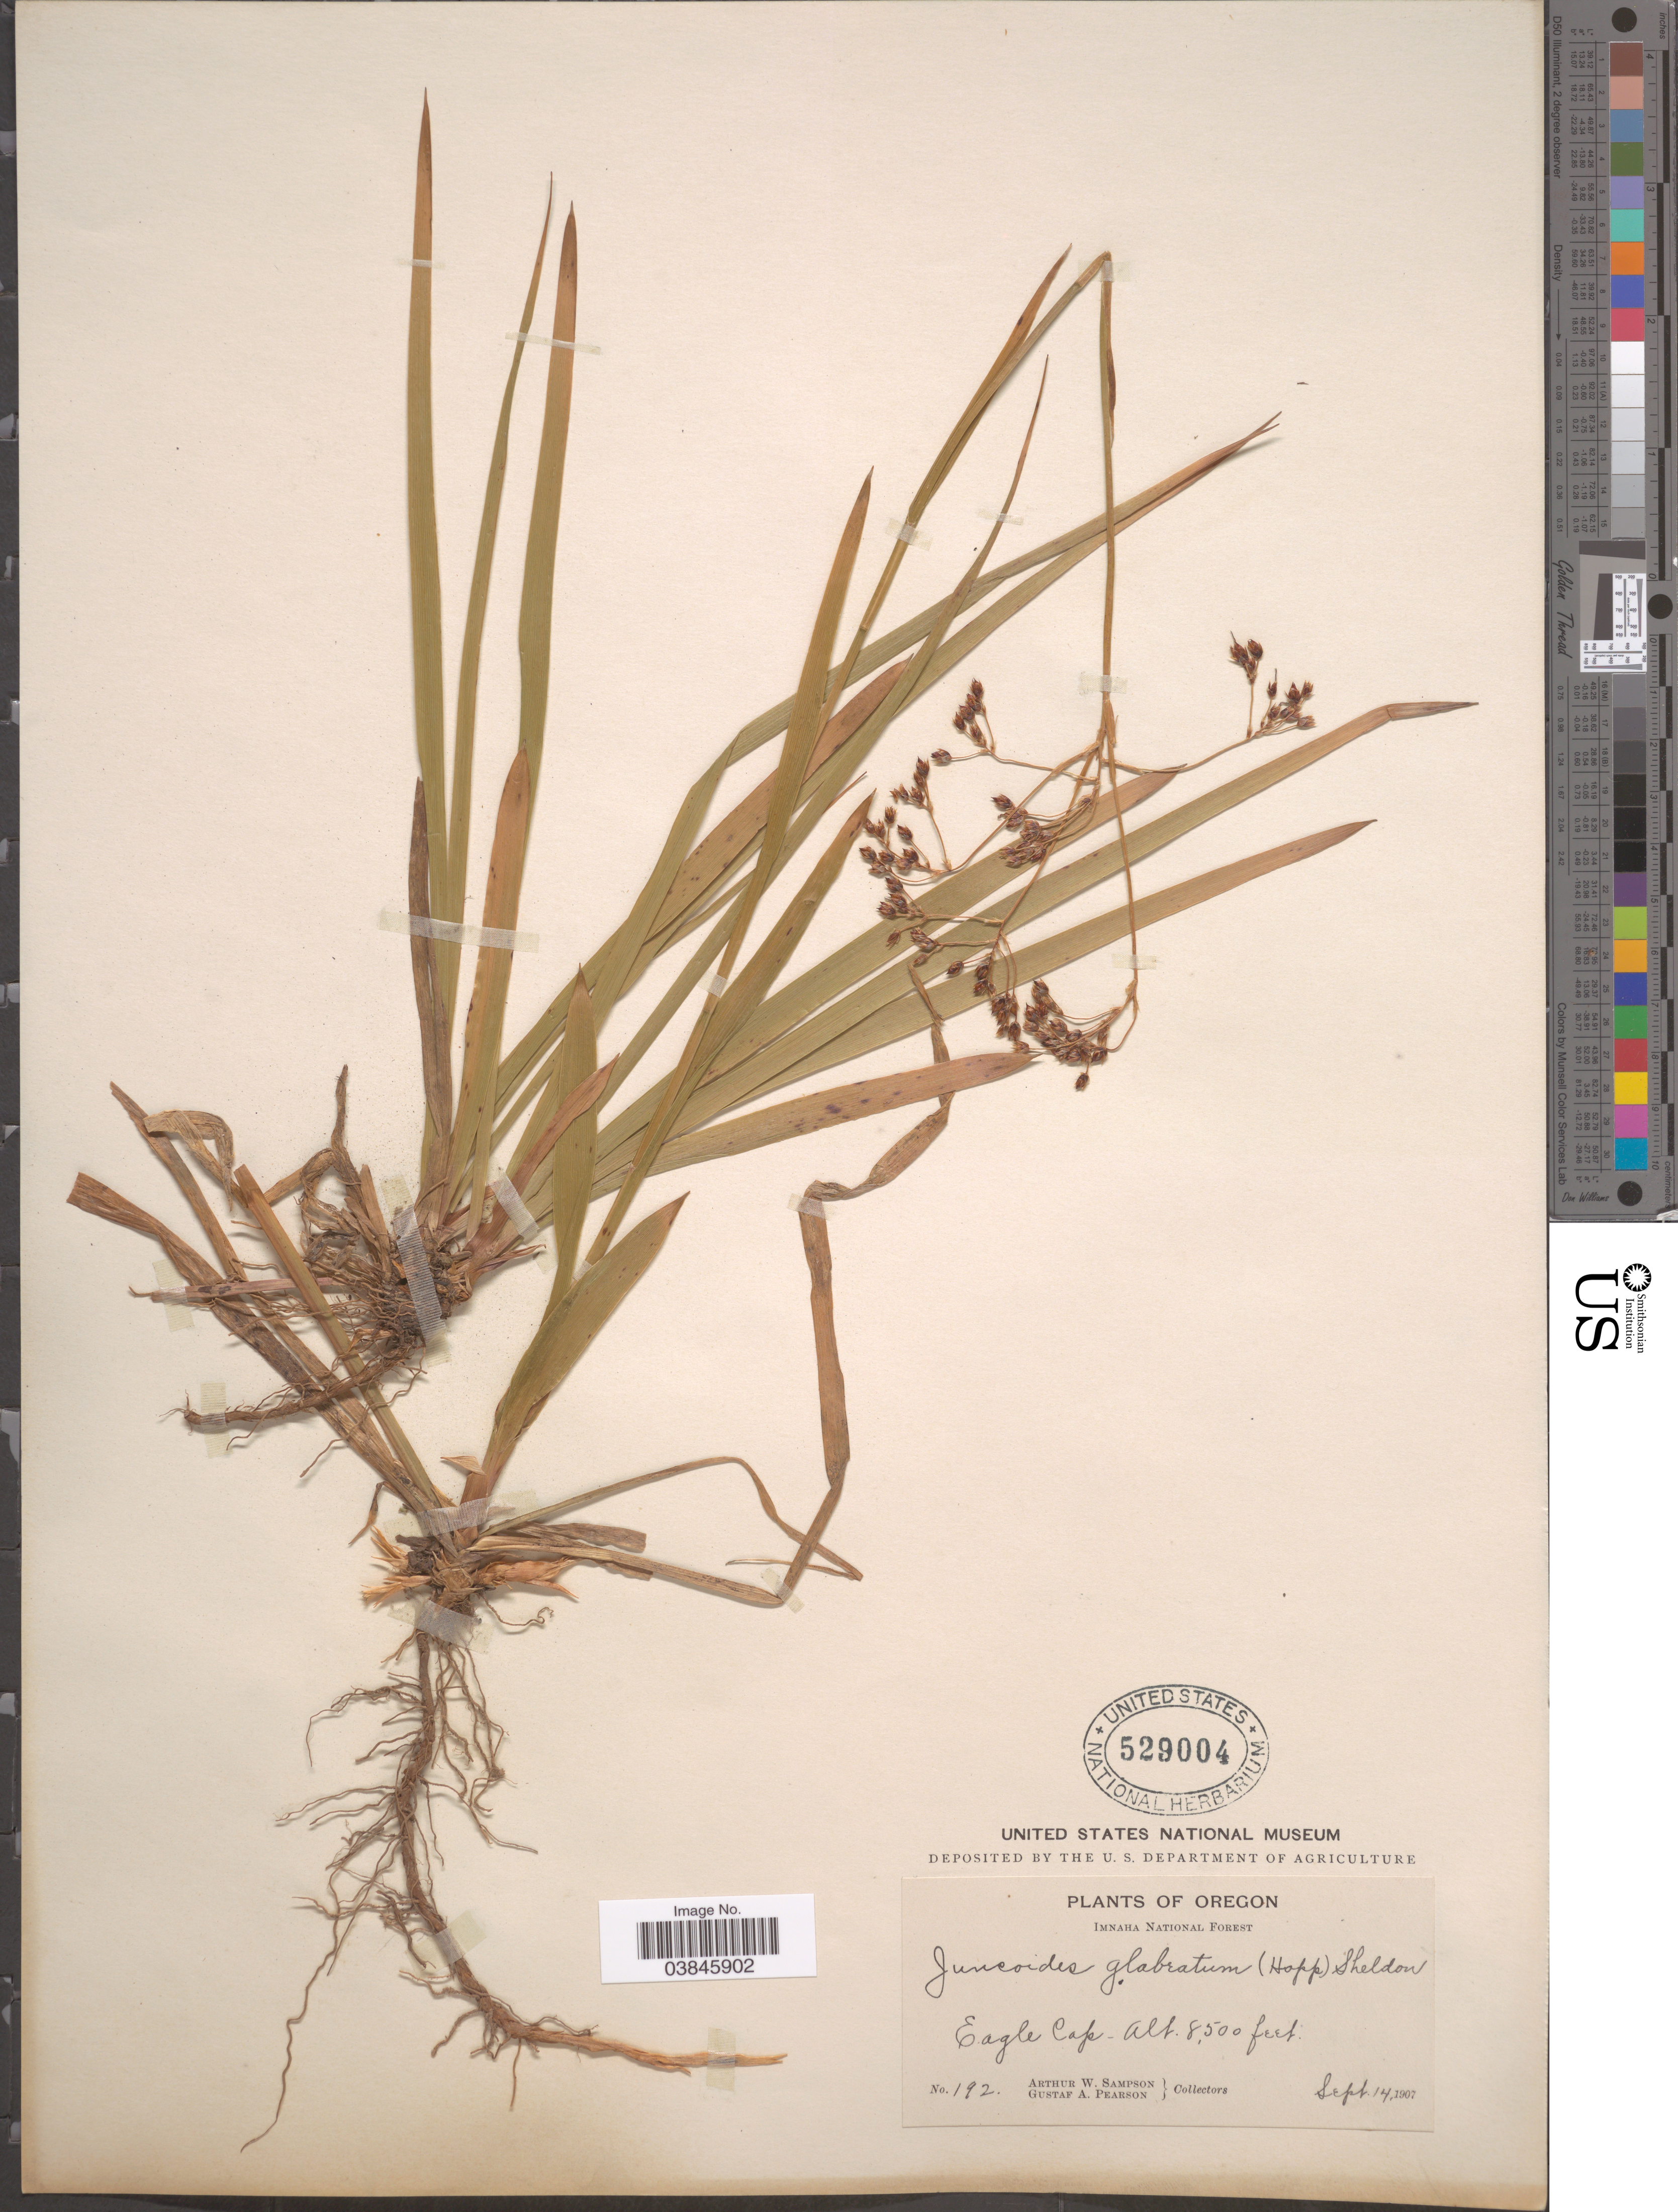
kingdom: Plantae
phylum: Tracheophyta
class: Liliopsida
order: Poales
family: Juncaceae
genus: Luzula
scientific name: Luzula glabrata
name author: (Hoppe) Desv.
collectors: A. Sampson & G. Pearson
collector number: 192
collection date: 1907-09-14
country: United States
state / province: Oregon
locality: Imnaha National Forest. Eagle Cap.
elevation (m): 2591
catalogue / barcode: US 529004